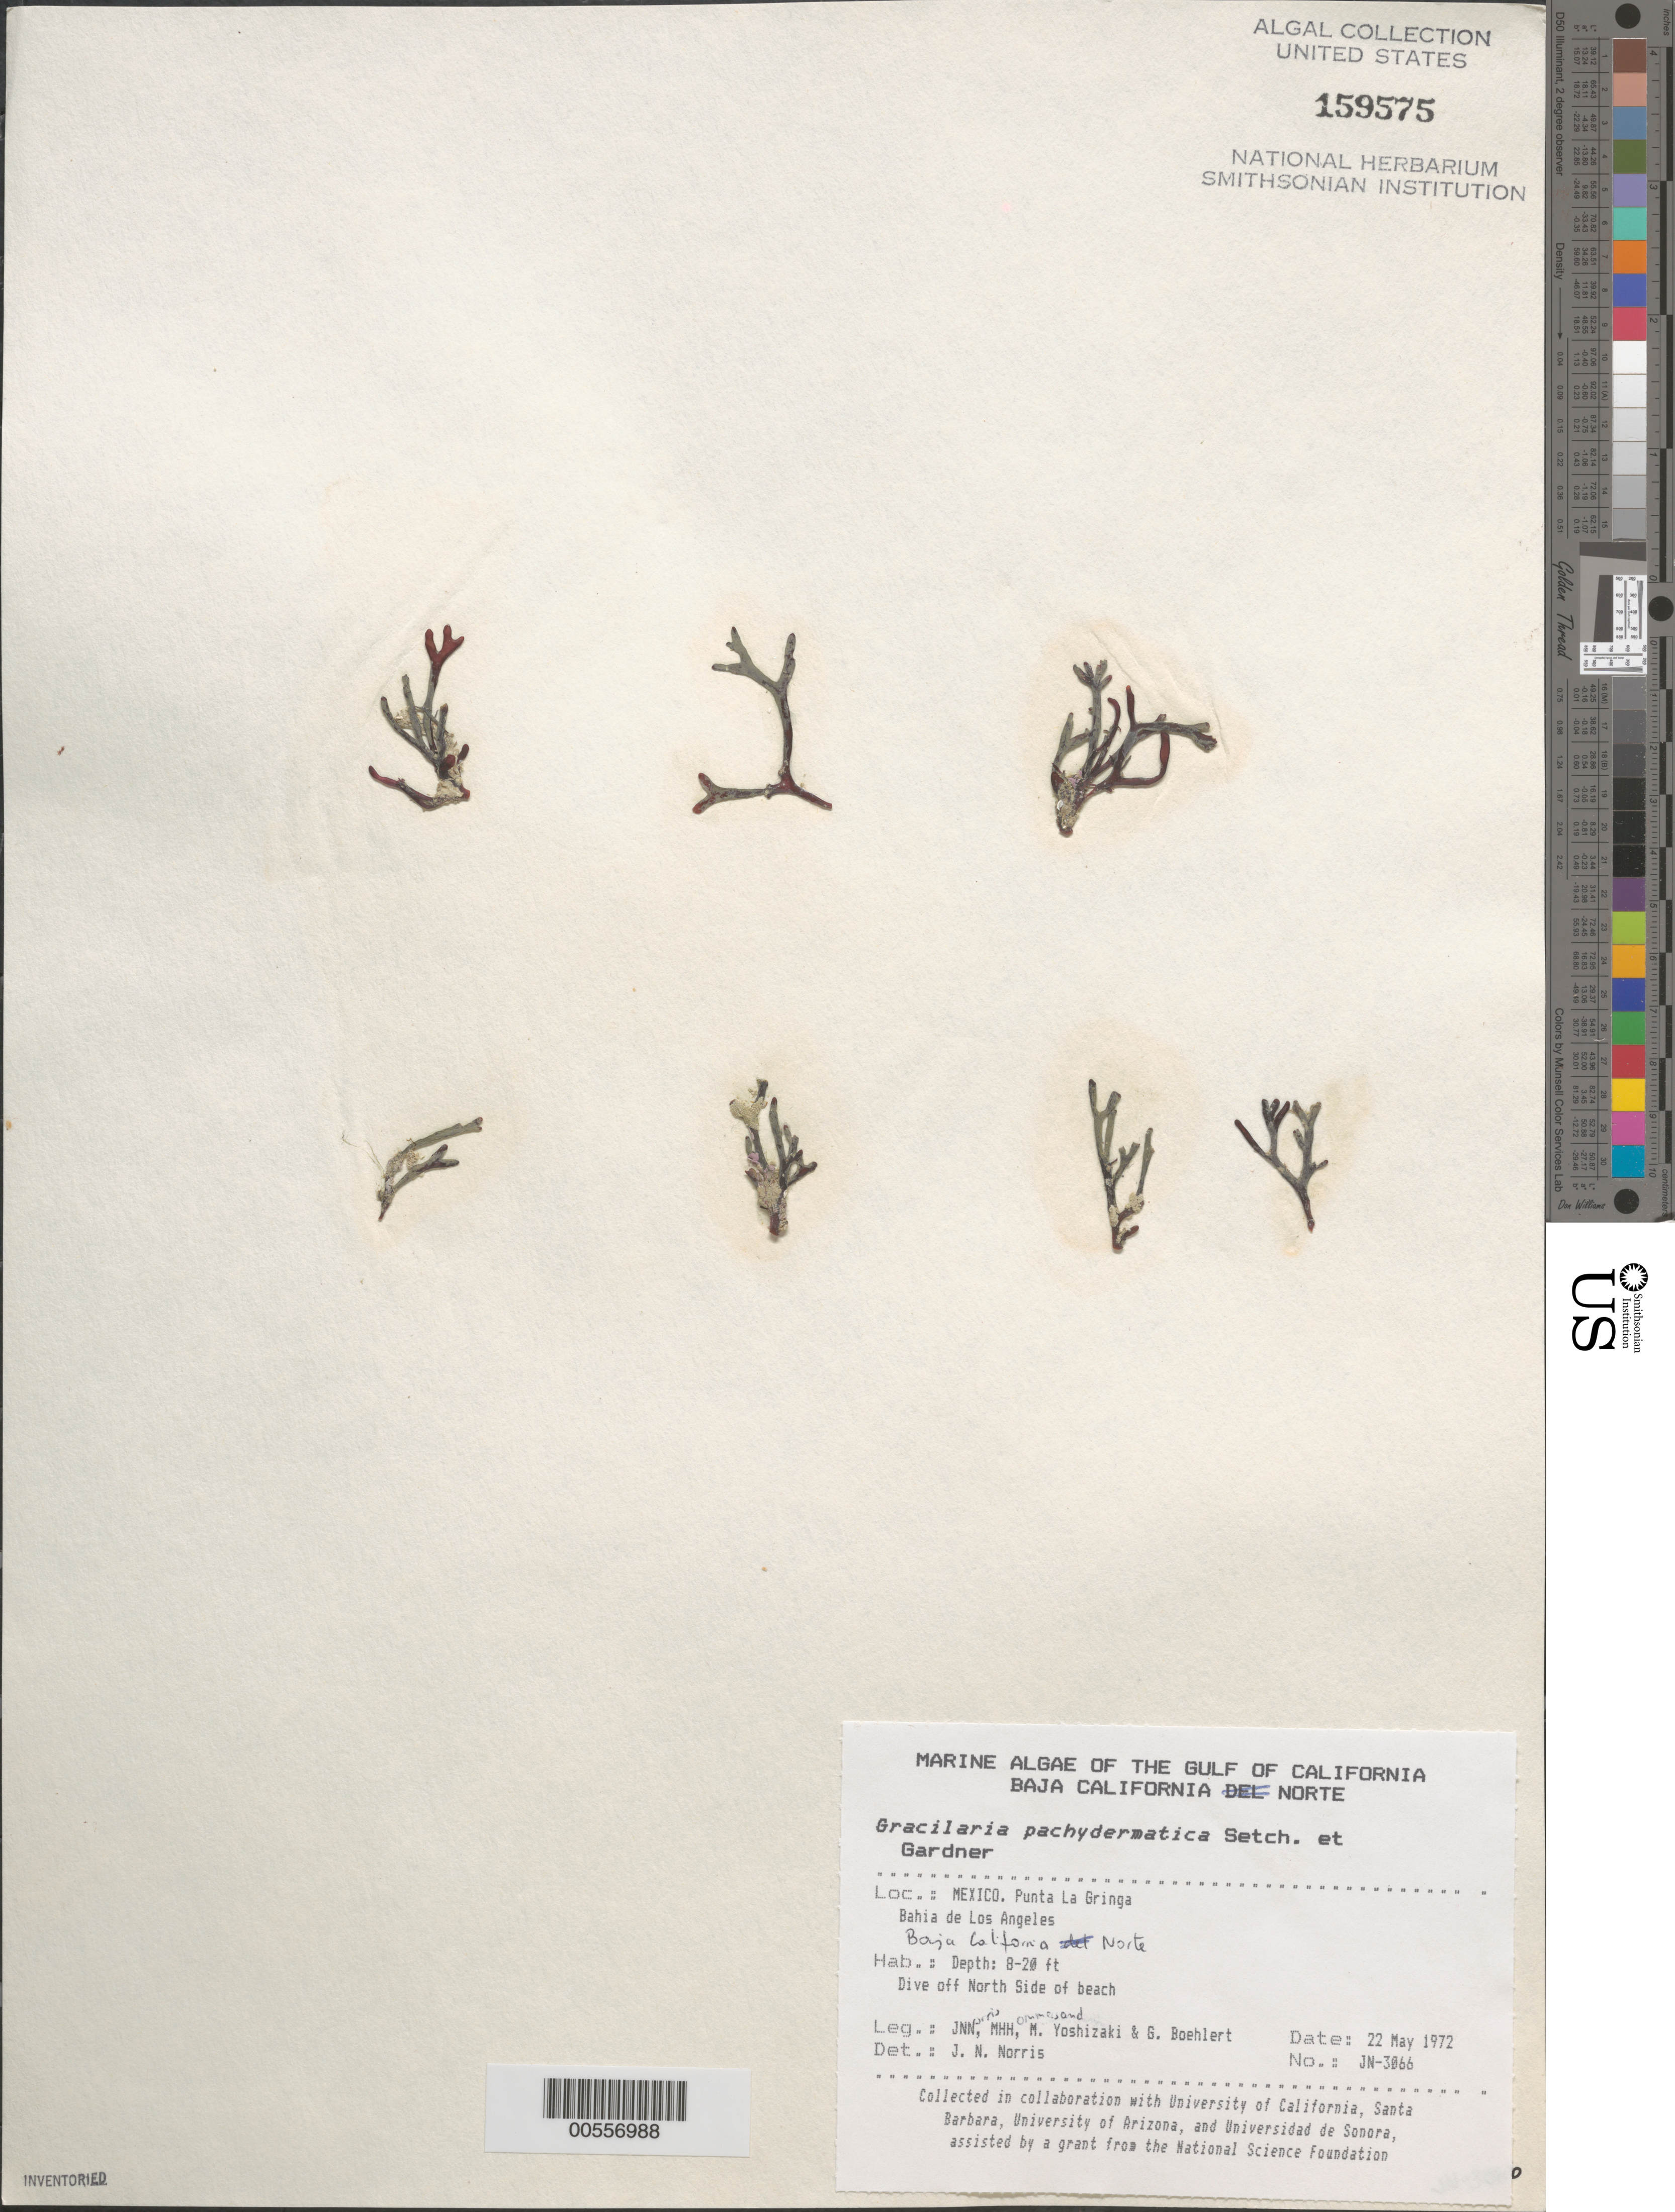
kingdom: Plantae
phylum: Rhodophyta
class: Florideophyceae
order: Gracilariales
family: Gracilariaceae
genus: Gracilaria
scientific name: Gracilaria pachydermatica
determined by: Norris, James N.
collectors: J. N. Norris, M. H. Hommersand, M. Yoshizaki & G. Boehlert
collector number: JN-3066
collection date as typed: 22 May 1972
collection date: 1972-05-22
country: Mexico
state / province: Baja California Norte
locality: Punta La Gringa, Bahia de los Angeles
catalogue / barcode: US 159575